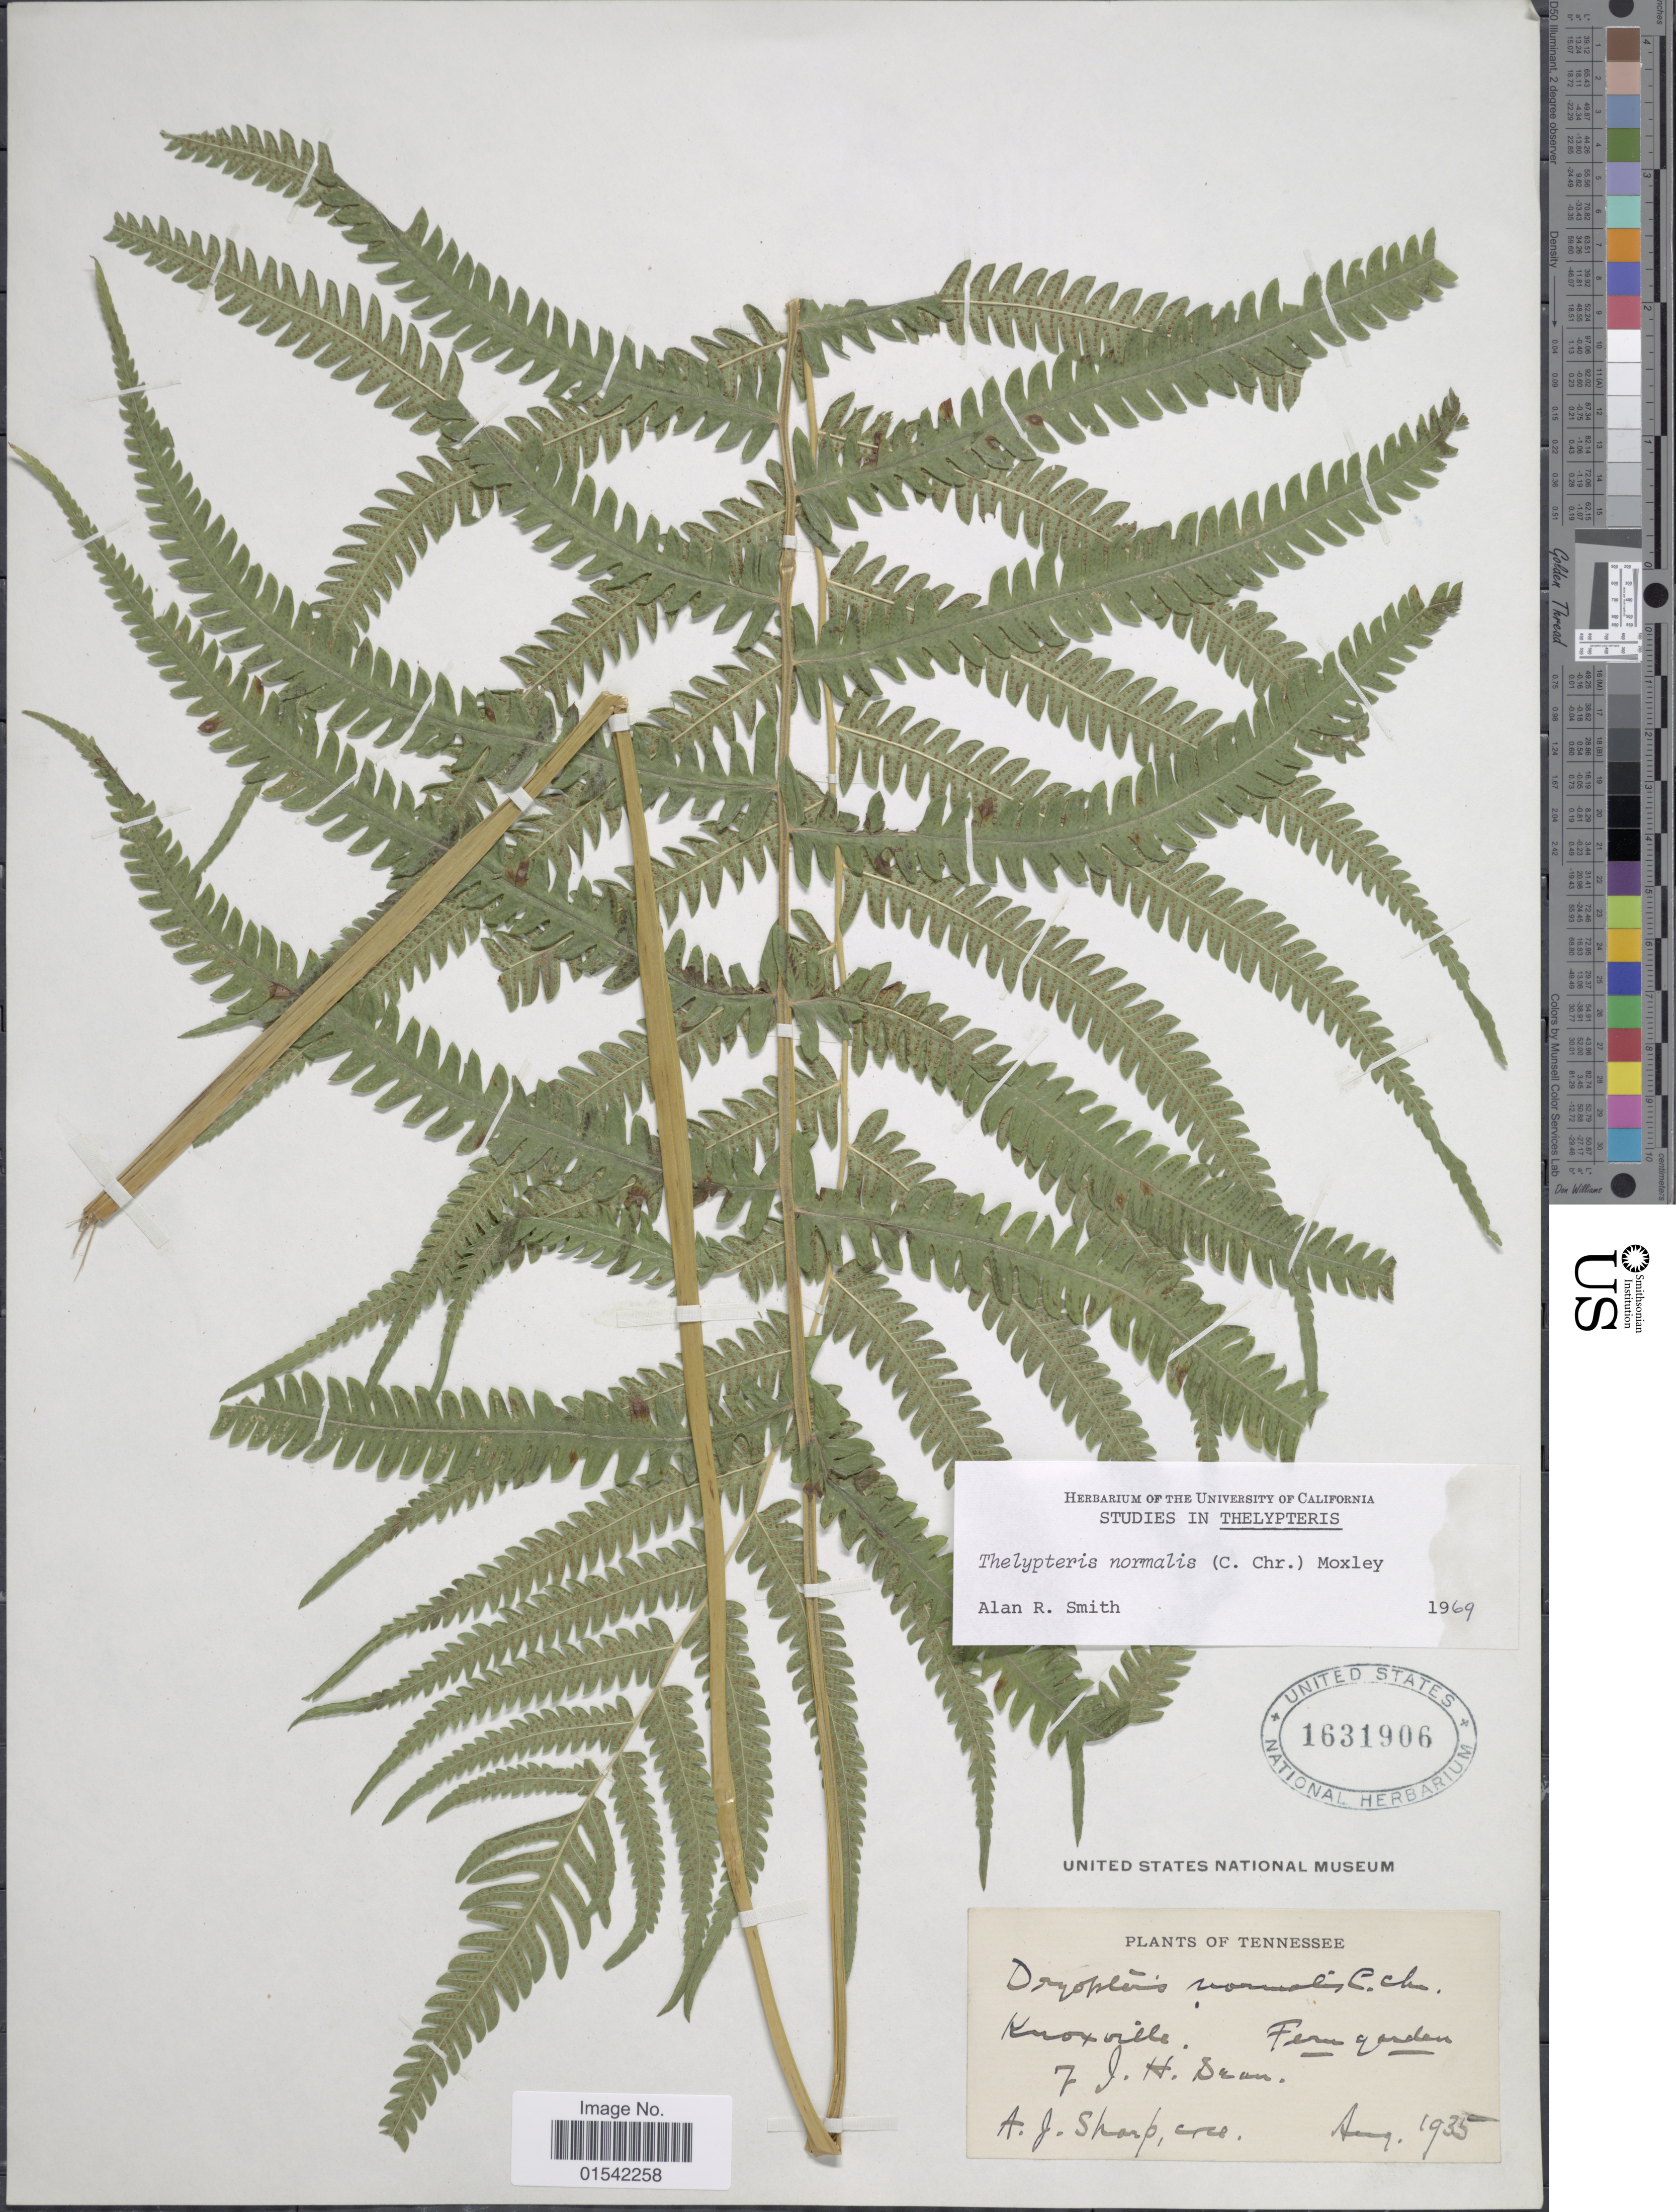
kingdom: Plantae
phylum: Tracheophyta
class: Polypodiopsida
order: Polypodiales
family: Thelypteridaceae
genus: Cyclosorus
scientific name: Cyclosorus kunthii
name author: (Desv.) Christenh.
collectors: A. J. Sharp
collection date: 1935-08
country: United States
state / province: Tennessee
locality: Knoxville, Fern garden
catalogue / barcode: US 1631906